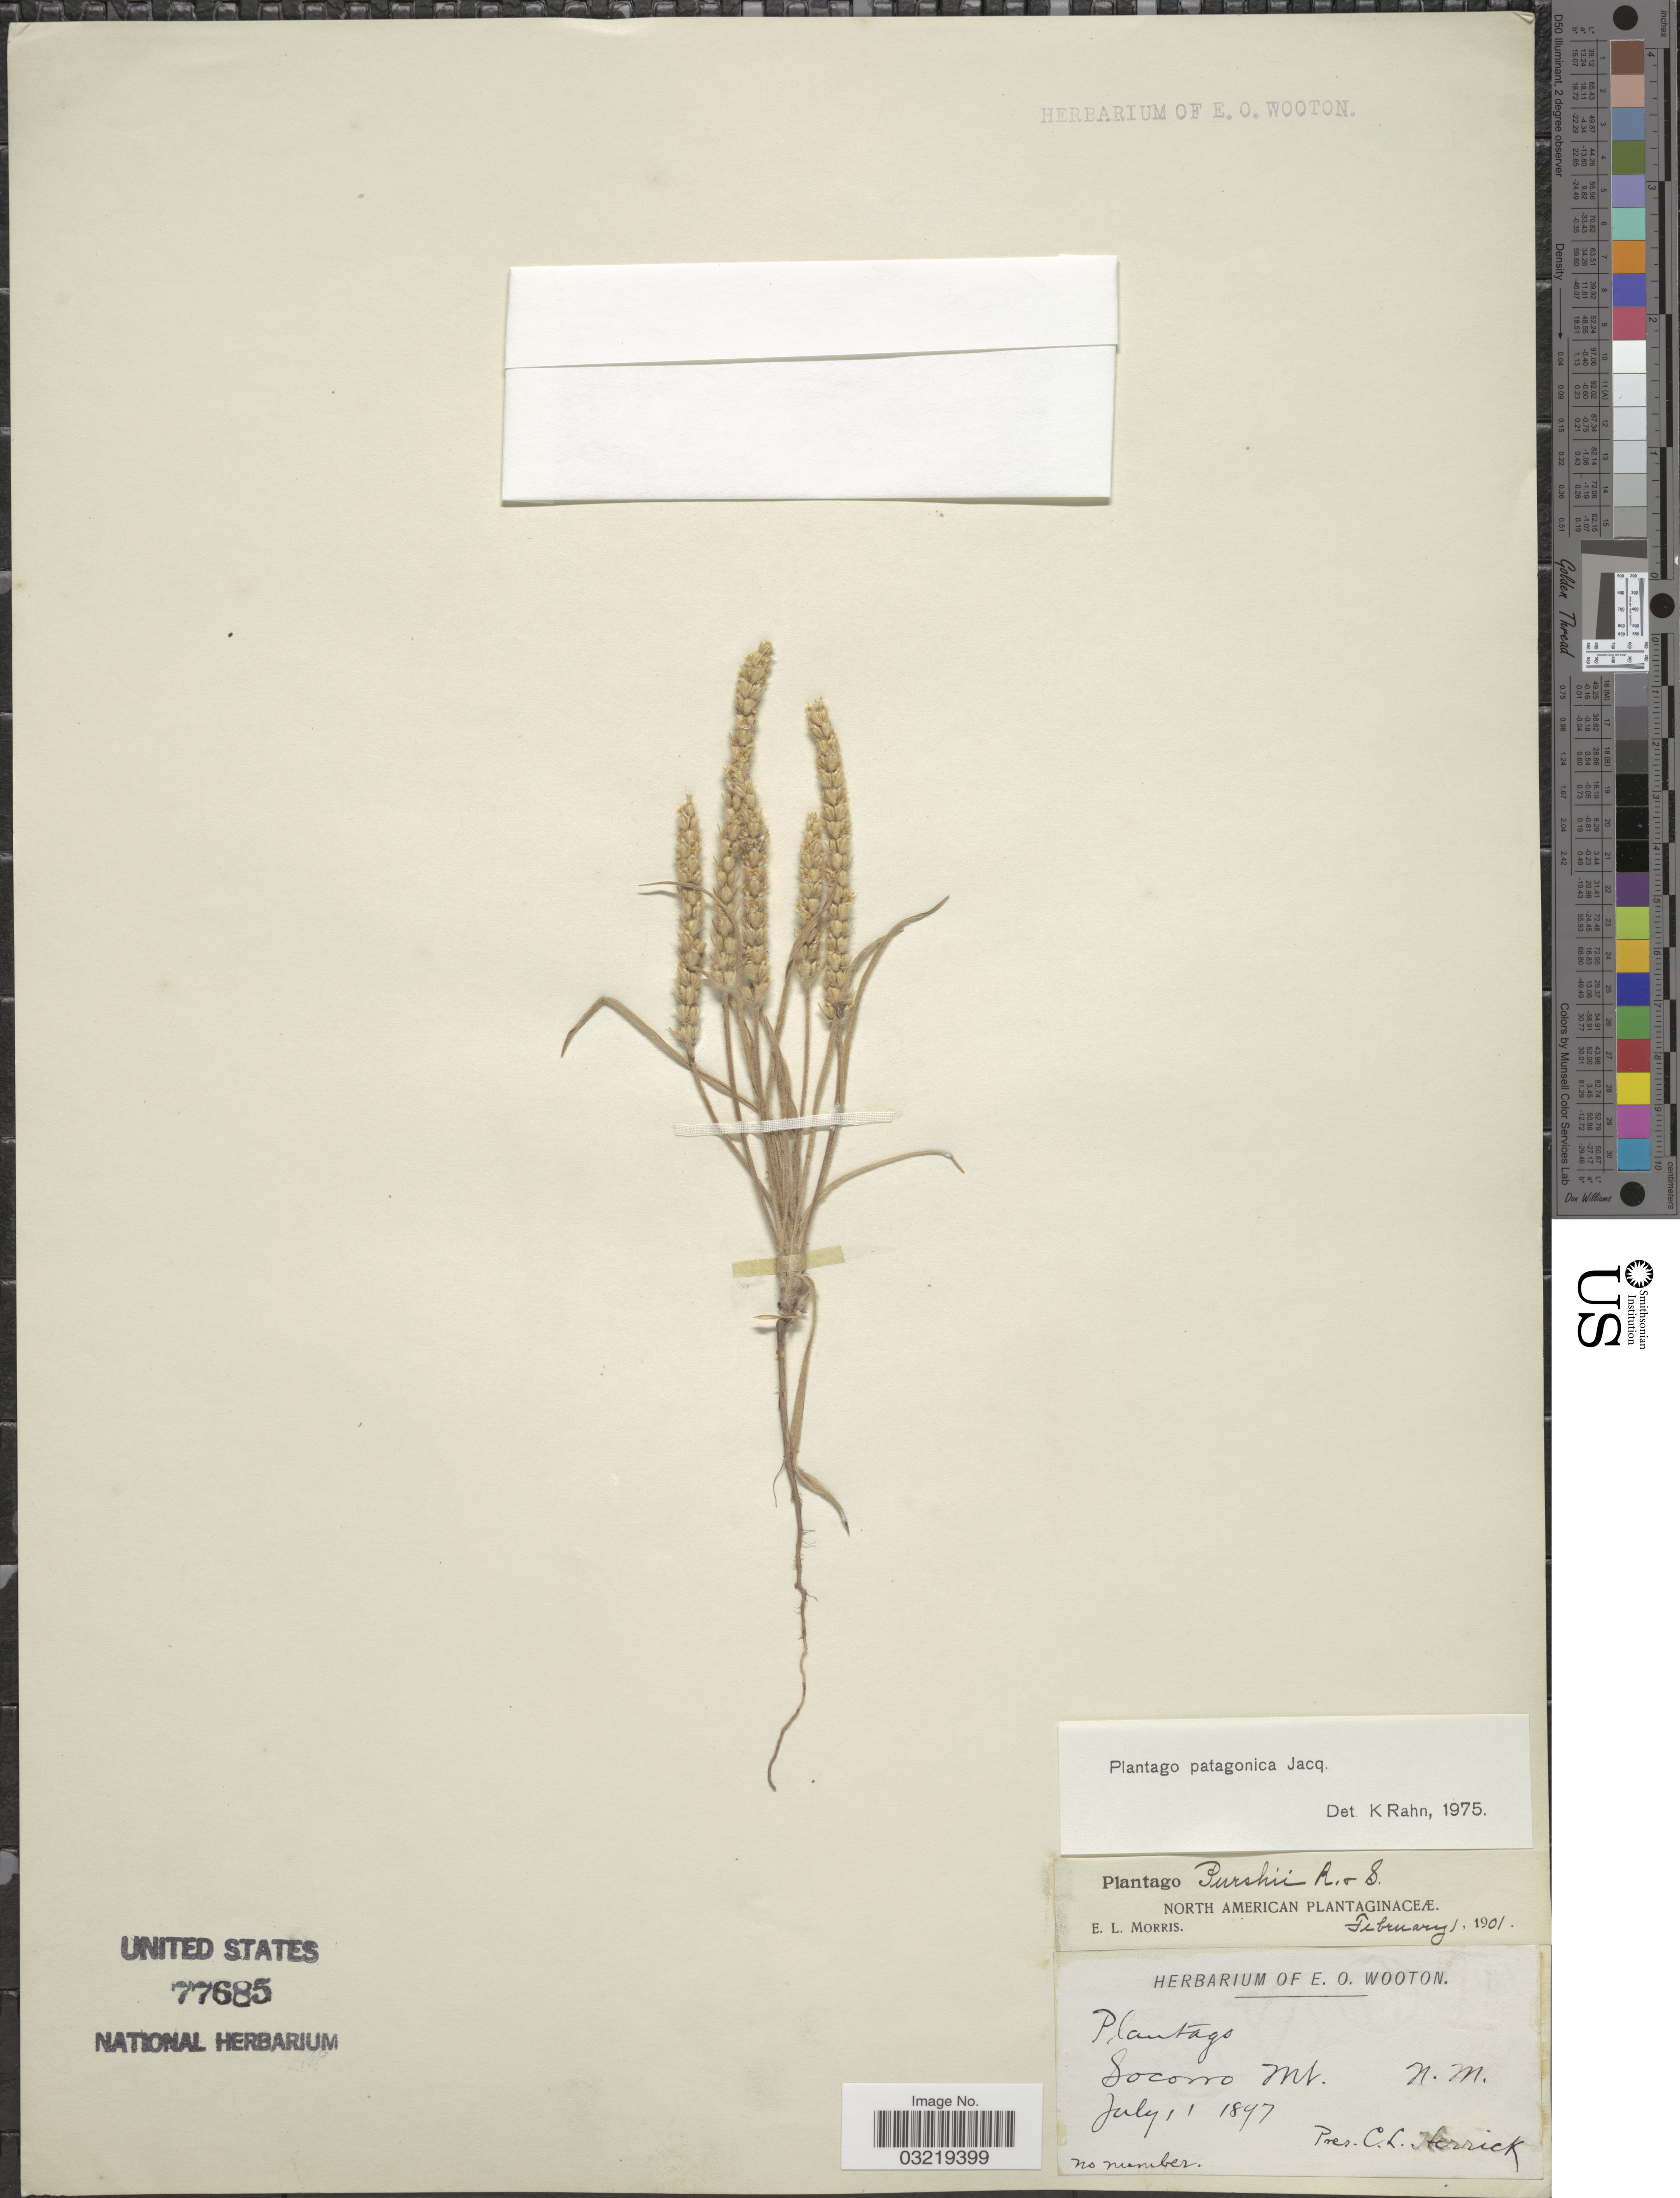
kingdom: Plantae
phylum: Tracheophyta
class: Magnoliopsida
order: Lamiales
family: Plantaginaceae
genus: Plantago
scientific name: Plantago patagonica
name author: Jacq.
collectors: C. Herrick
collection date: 1897-07-01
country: United States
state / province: New Mexico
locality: Socorro Mt.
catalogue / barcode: US 77685